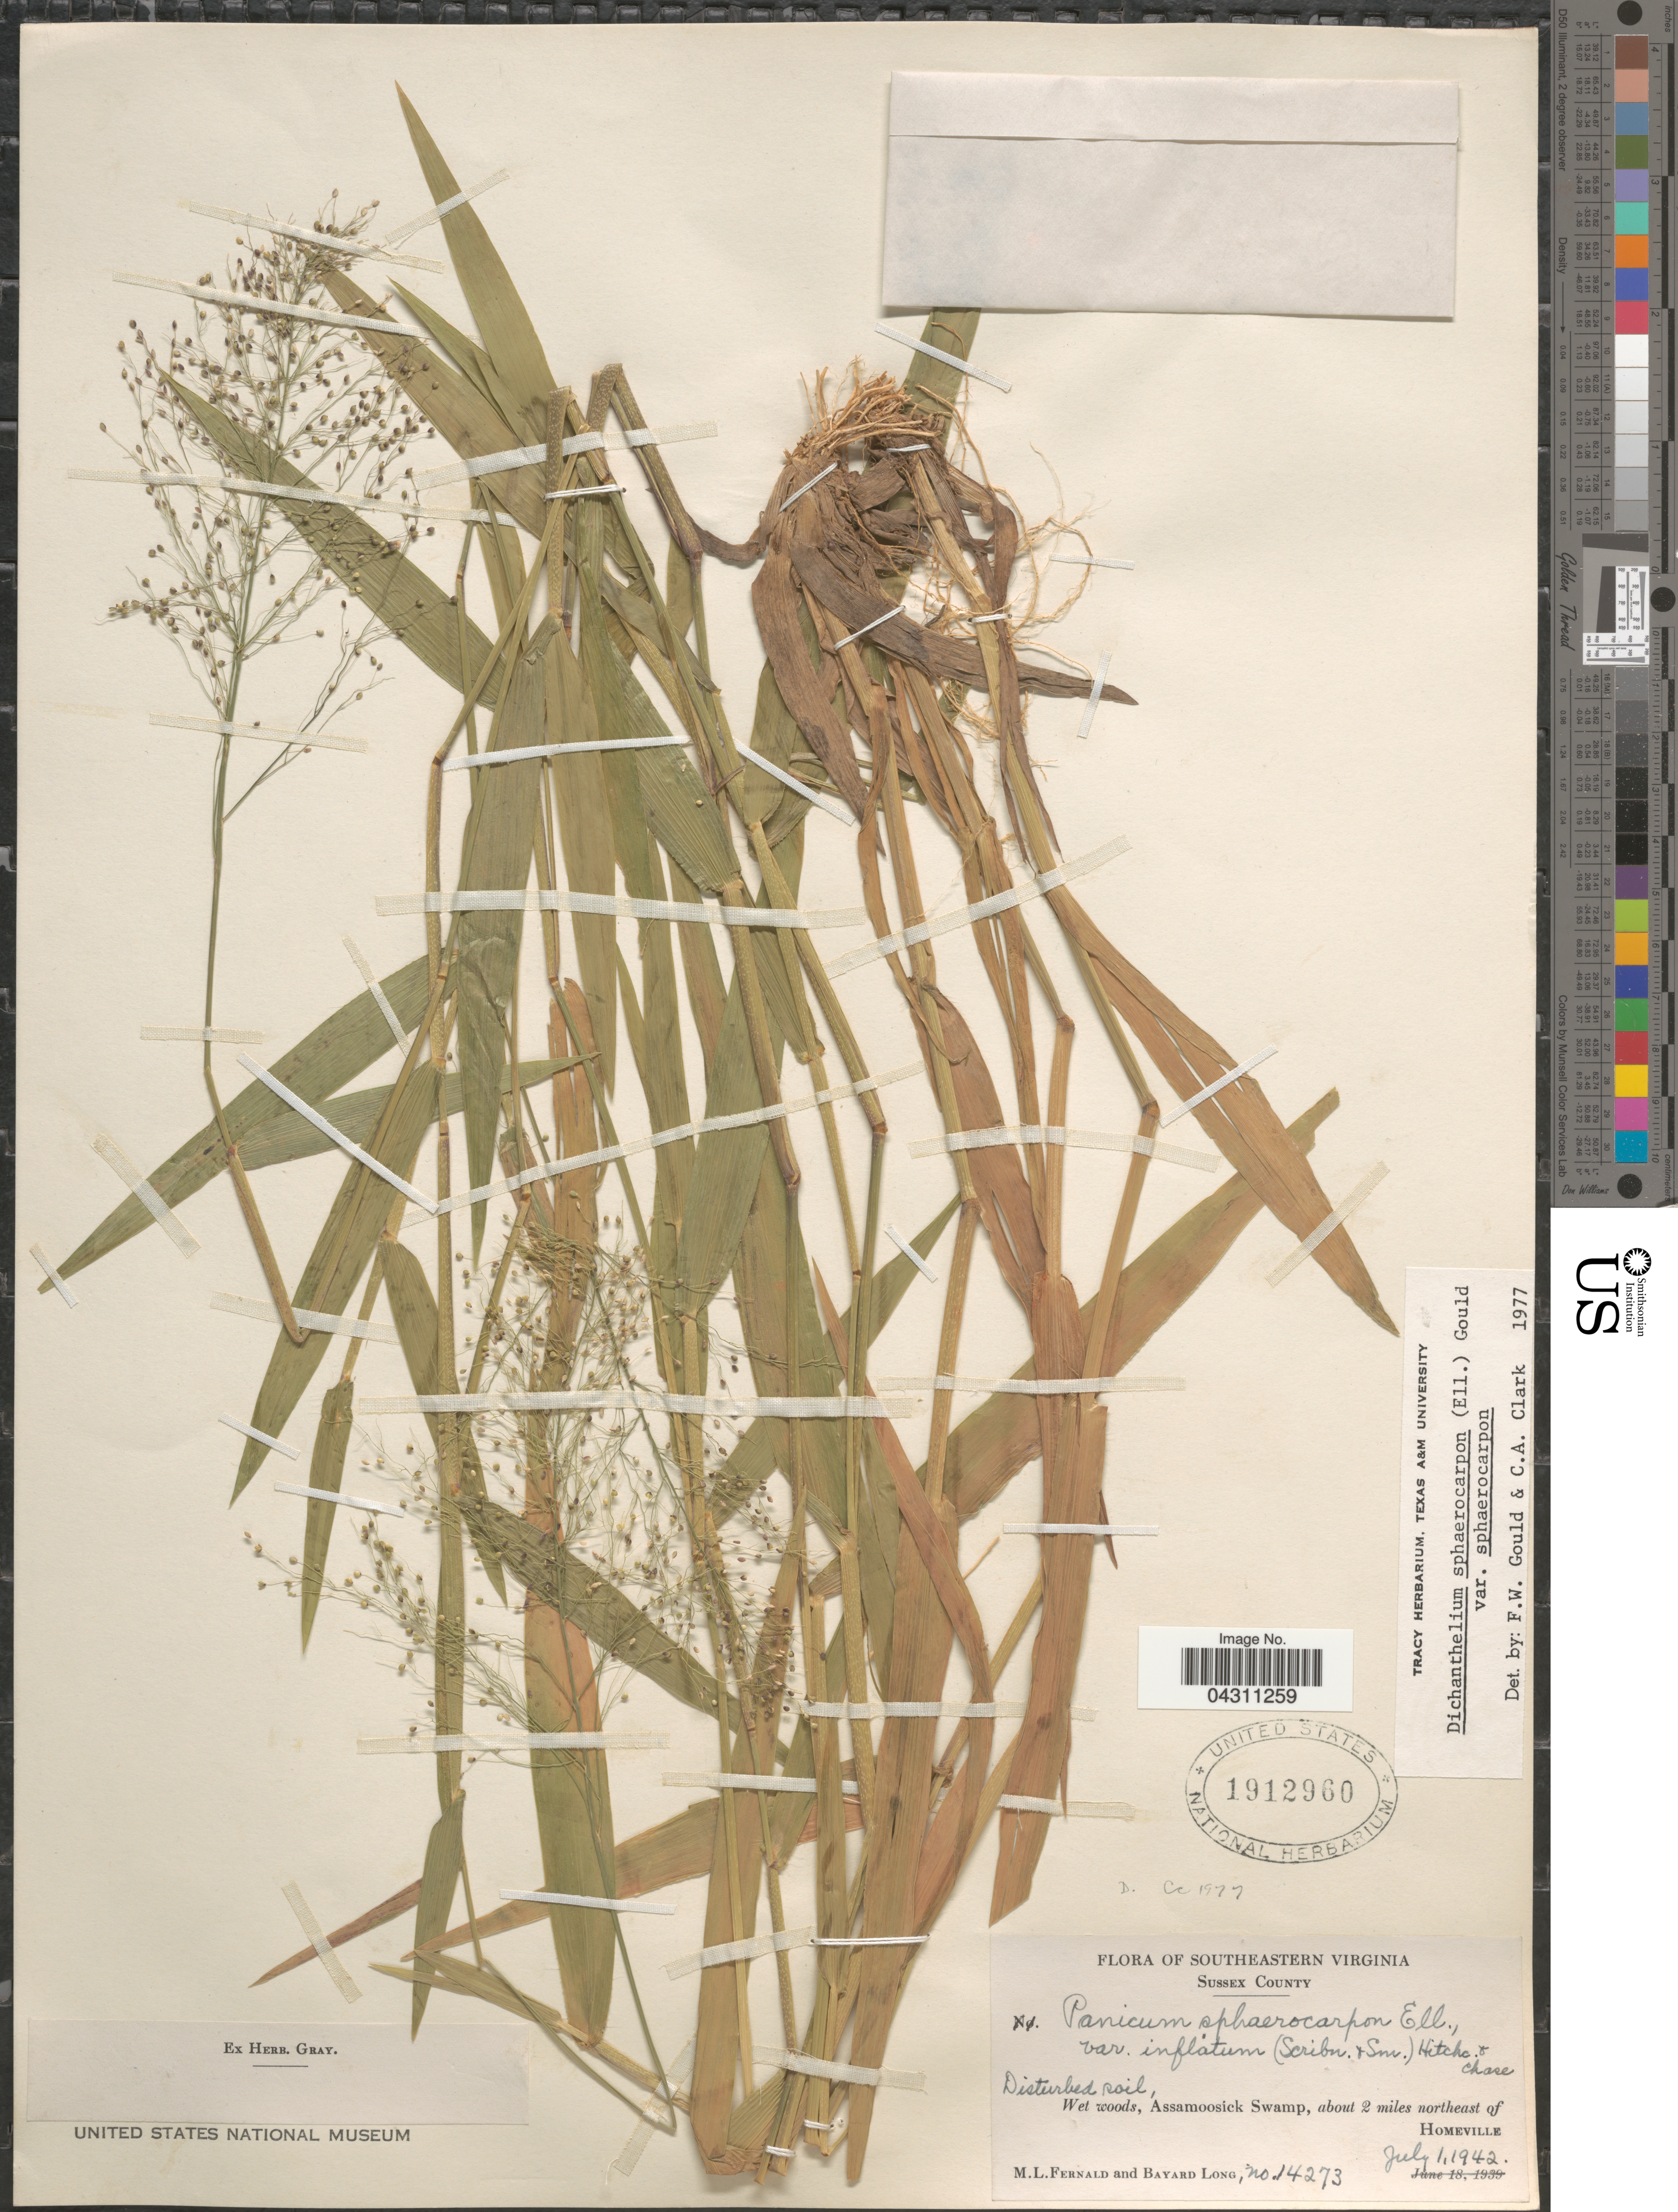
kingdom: Plantae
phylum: Tracheophyta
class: Liliopsida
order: Poales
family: Poaceae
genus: Dichanthelium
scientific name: Dichanthelium sphaerocarpon var. sphaerocarpon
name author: (Elliott) Gould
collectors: M. L. Fernald & B. Long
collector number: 14273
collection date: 1942-07-01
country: United States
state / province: Virginia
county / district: Sussex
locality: Southeastern Virginia. Sussex County. Wet woods, Assamoosick Swamp, about 2 miles northeast of Homeville.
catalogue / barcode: US 1912960